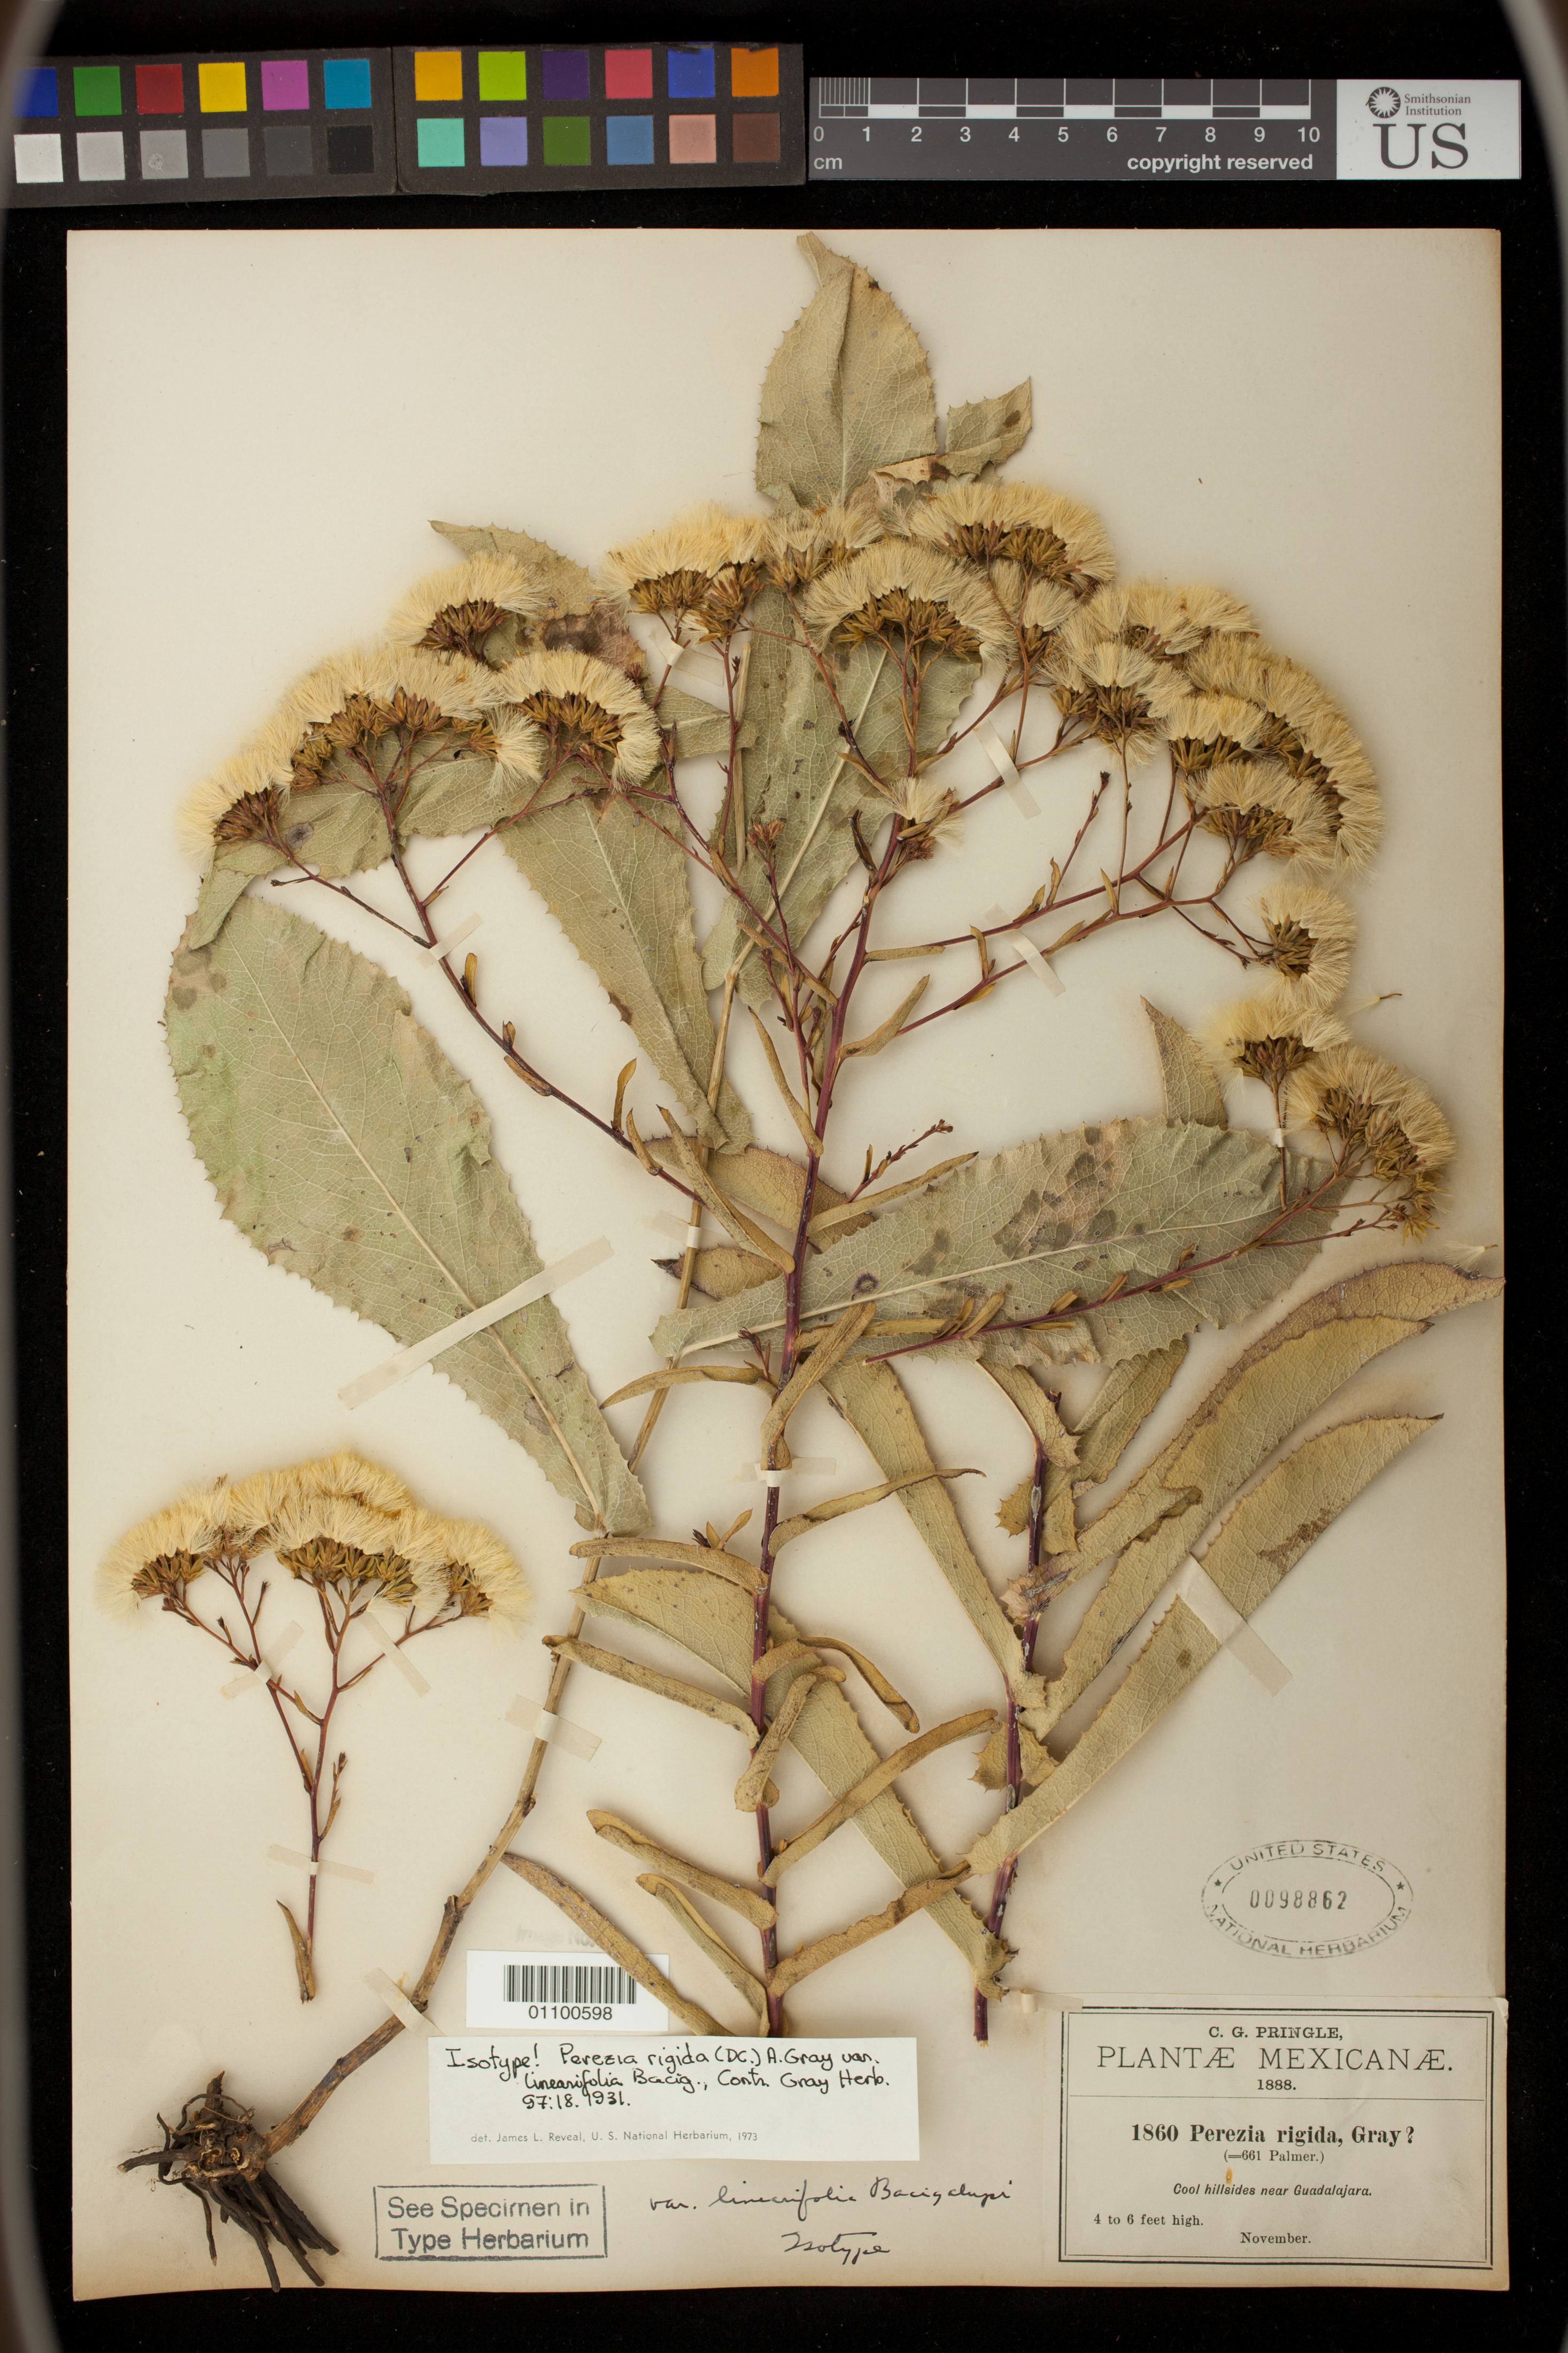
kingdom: Plantae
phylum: Tracheophyta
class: Magnoliopsida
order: Asterales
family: Asteraceae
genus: Perezia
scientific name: Perezia rigida var. linearifolia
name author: Bacig.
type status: Isotype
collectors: C. G. Pringle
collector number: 1860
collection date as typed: Nov 1888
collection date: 1888-11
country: Mexico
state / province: Jalisco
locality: Guadalajara.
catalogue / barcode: US 98862